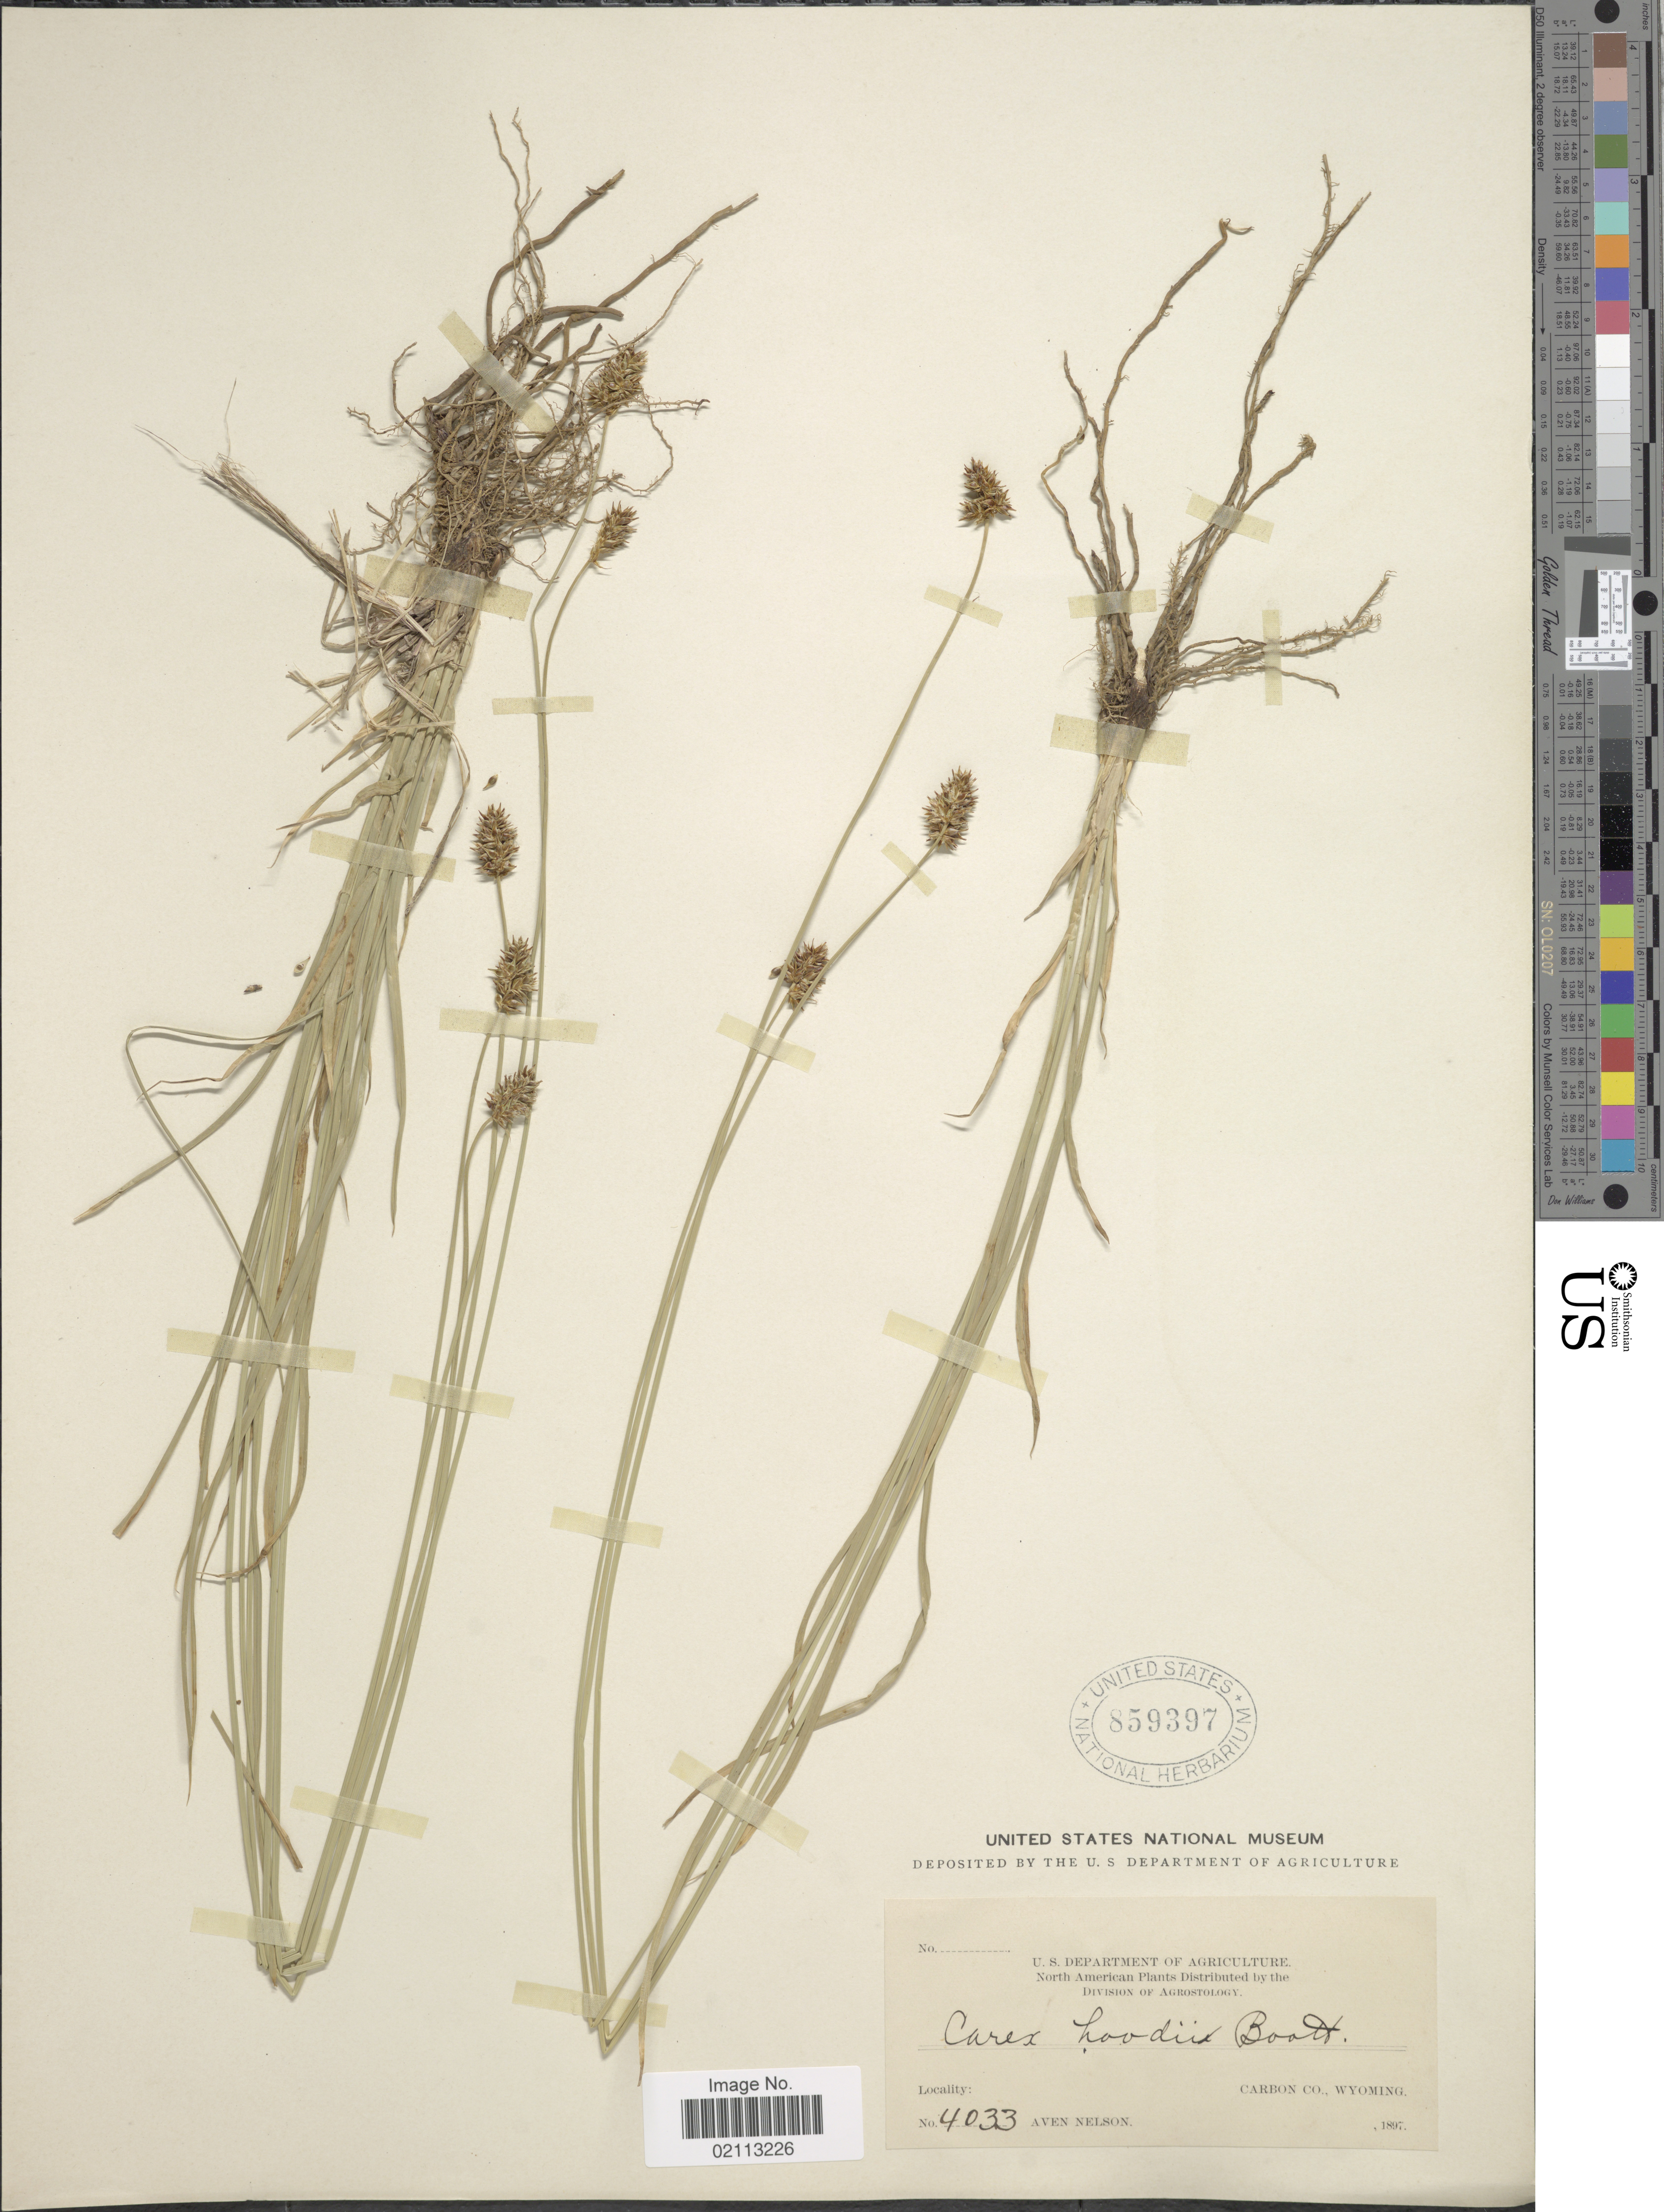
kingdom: Plantae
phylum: Tracheophyta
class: Liliopsida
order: Poales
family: Cyperaceae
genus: Carex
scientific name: Carex hoodii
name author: Boott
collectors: A. Nelson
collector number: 4033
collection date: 1897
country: United States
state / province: Wyoming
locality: Carbon Co.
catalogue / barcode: US 859397